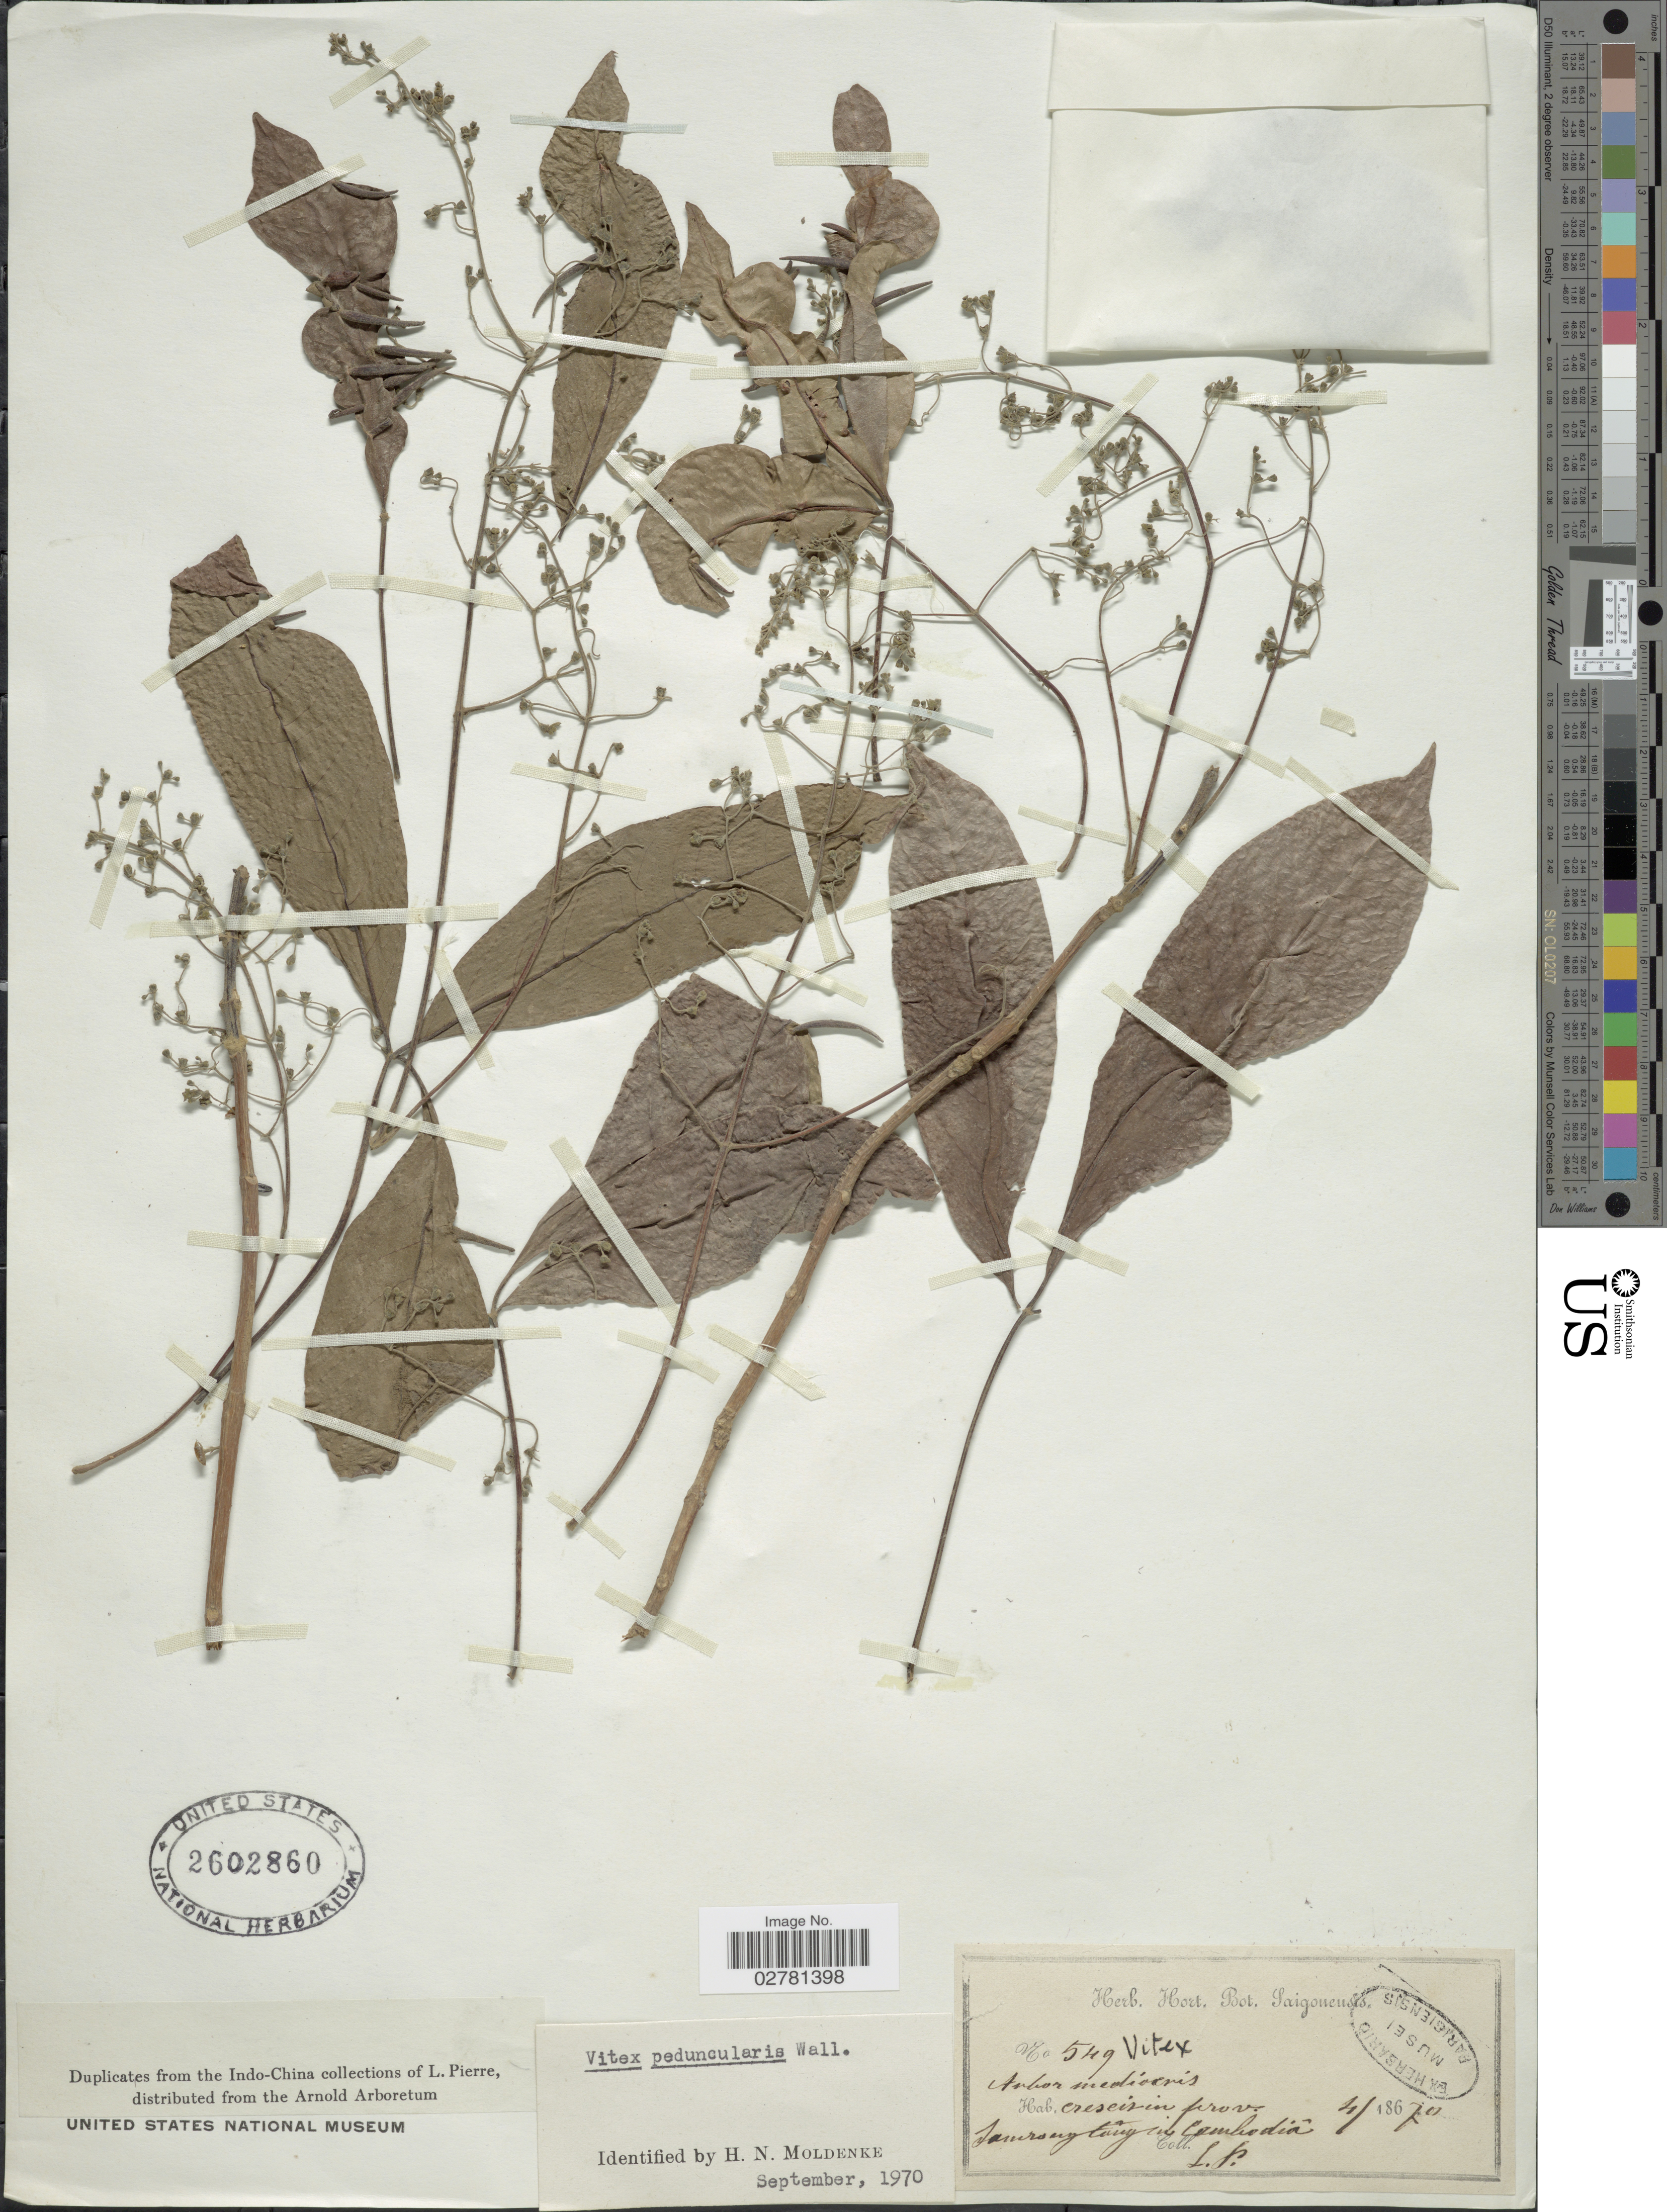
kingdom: Plantae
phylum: Tracheophyta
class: Magnoliopsida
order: Lamiales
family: Lamiaceae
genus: Vitex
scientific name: Vitex peduncularis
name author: Wall.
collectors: L. Pierre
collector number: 549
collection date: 1870-04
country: Cambodia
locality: Creseisin prov. Samrongtung in Cambodia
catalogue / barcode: US 2602860